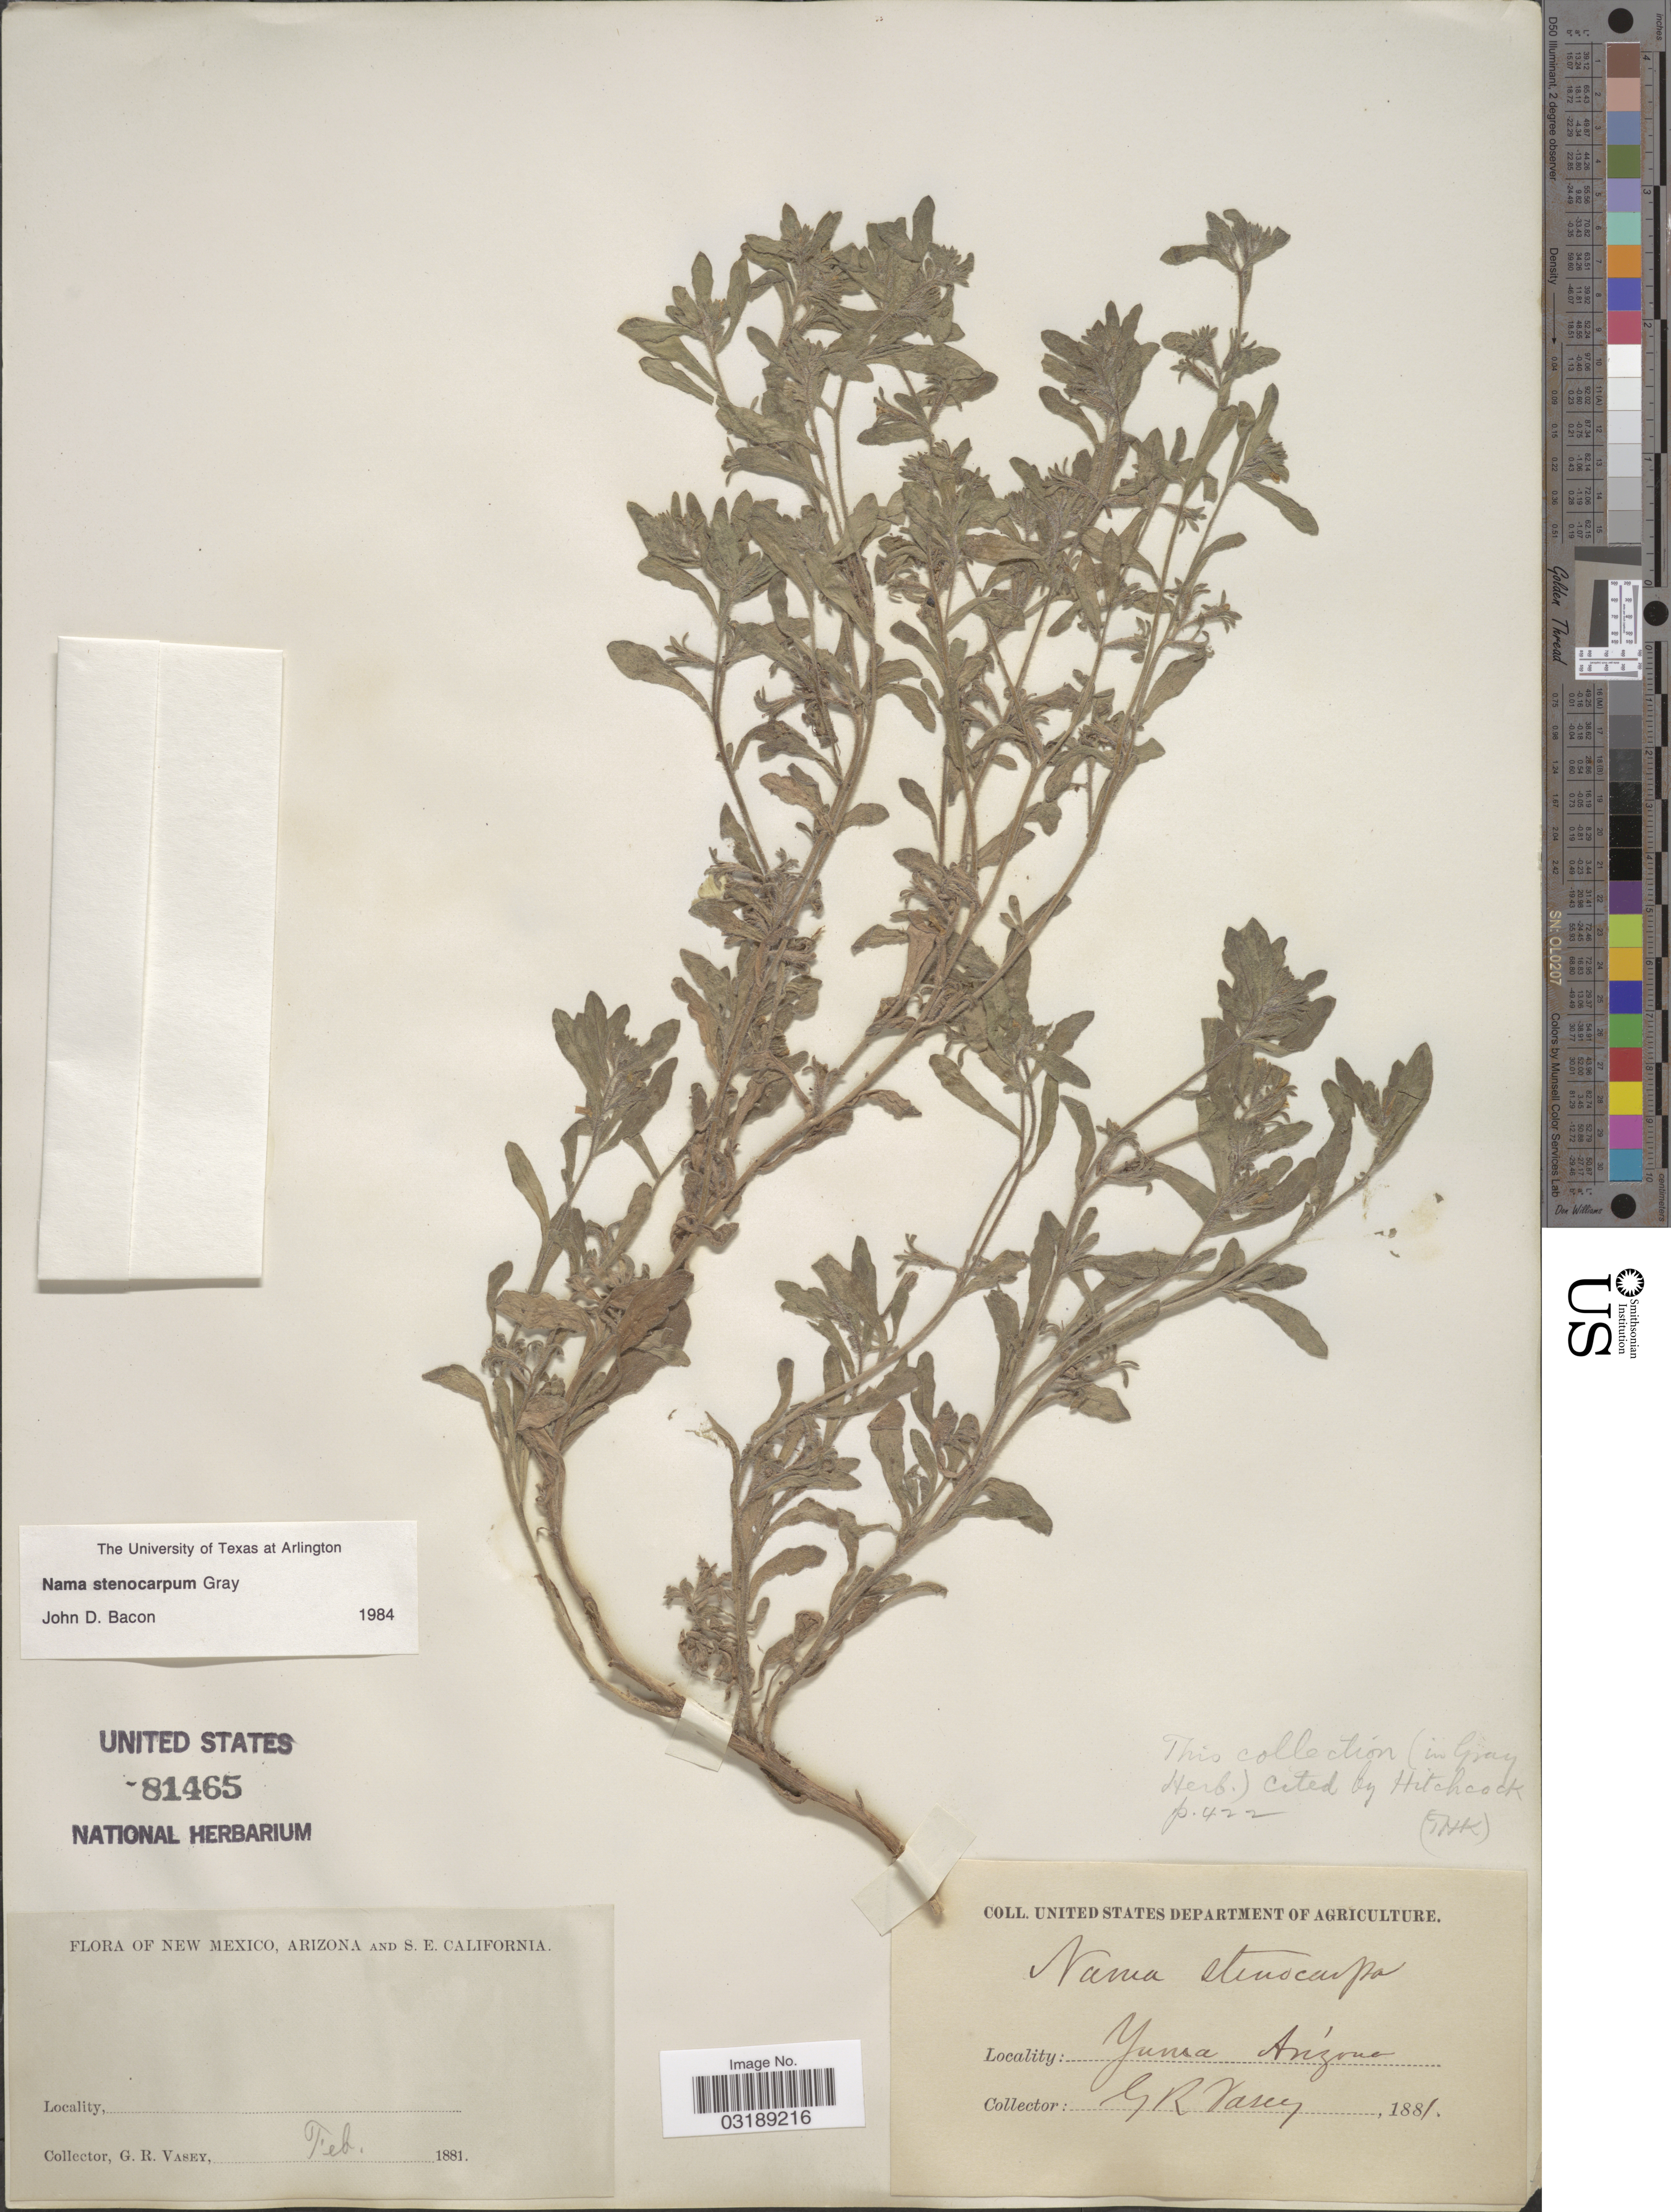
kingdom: Plantae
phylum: Tracheophyta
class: Magnoliopsida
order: Boraginales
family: Namaceae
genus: Nama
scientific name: Nama stenocarpum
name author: A. Gray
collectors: G. R. Vasey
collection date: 1881-02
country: United States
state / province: Arizona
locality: Yuma, Arizona.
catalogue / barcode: US 81465